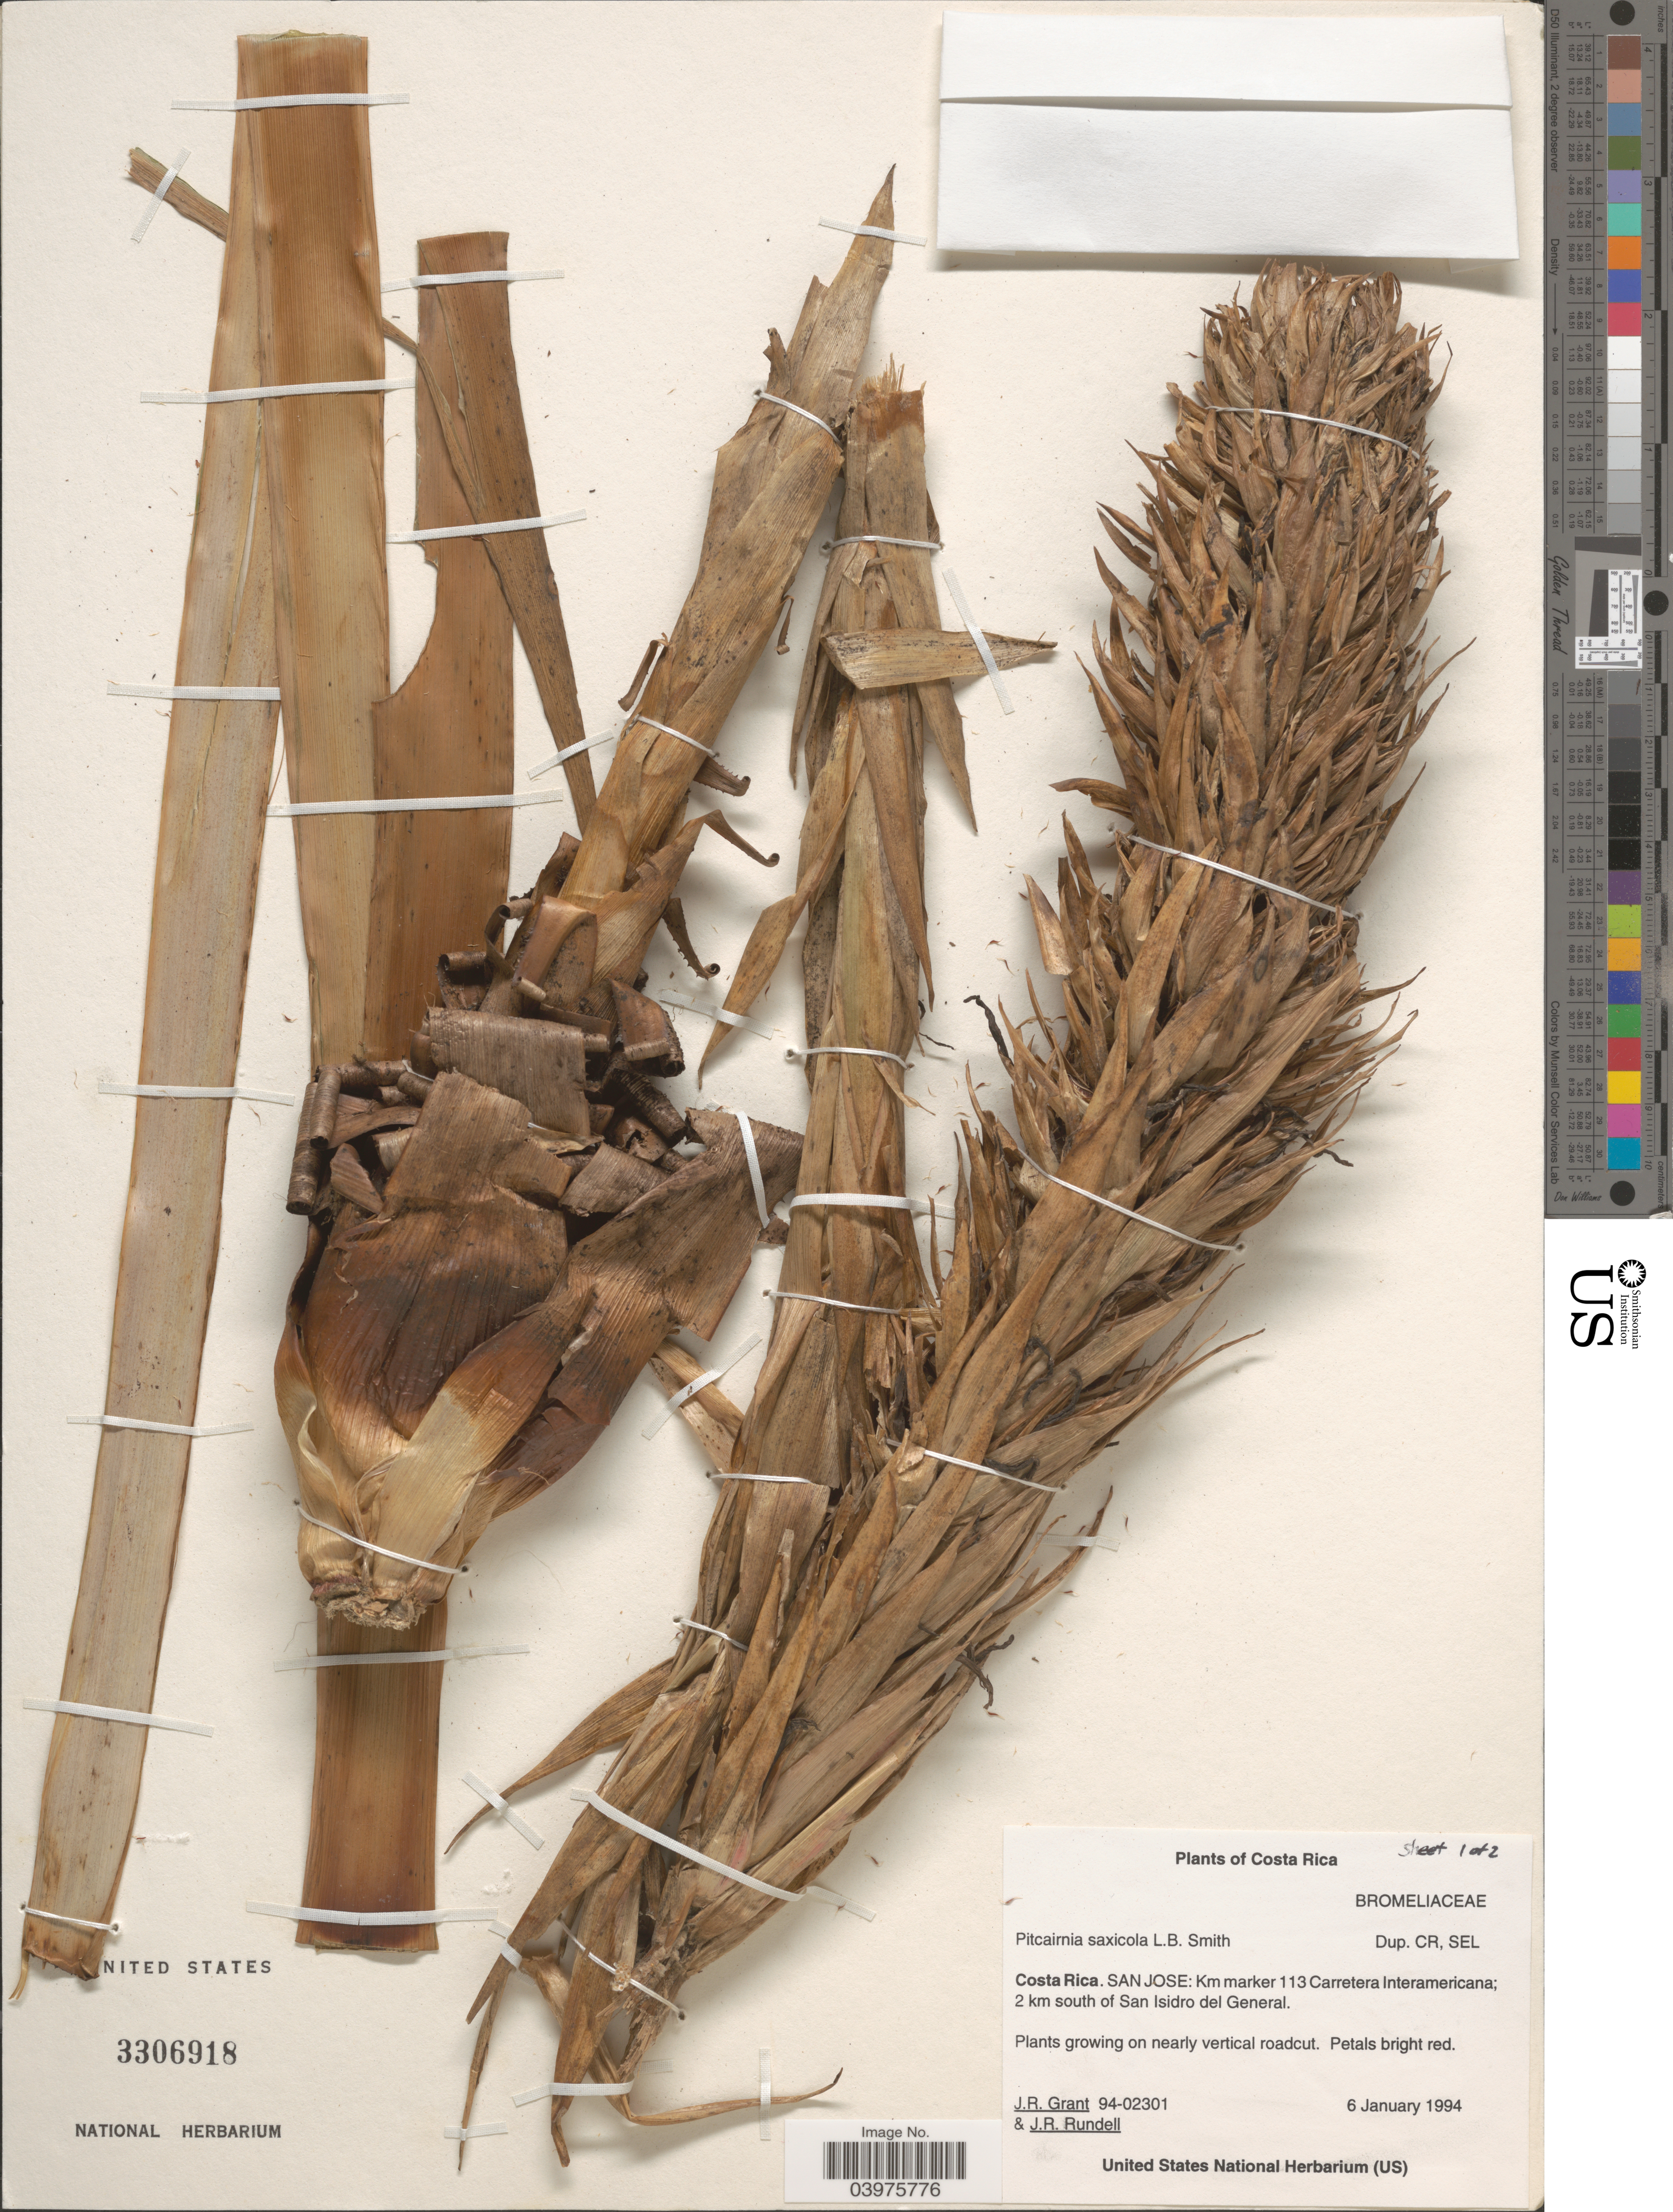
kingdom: Plantae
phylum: Tracheophyta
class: Liliopsida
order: Poales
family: Bromeliaceae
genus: Pitcairnia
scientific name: Pitcairnia saxicola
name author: L.B. Sm.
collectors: J. Grant & J. R. Rundell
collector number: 94-02301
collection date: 1994-01-06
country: Costa Rica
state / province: San José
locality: Km marker 113 Carretera Interamericana; 2 km south of San Isidro del General.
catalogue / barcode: US 3306918